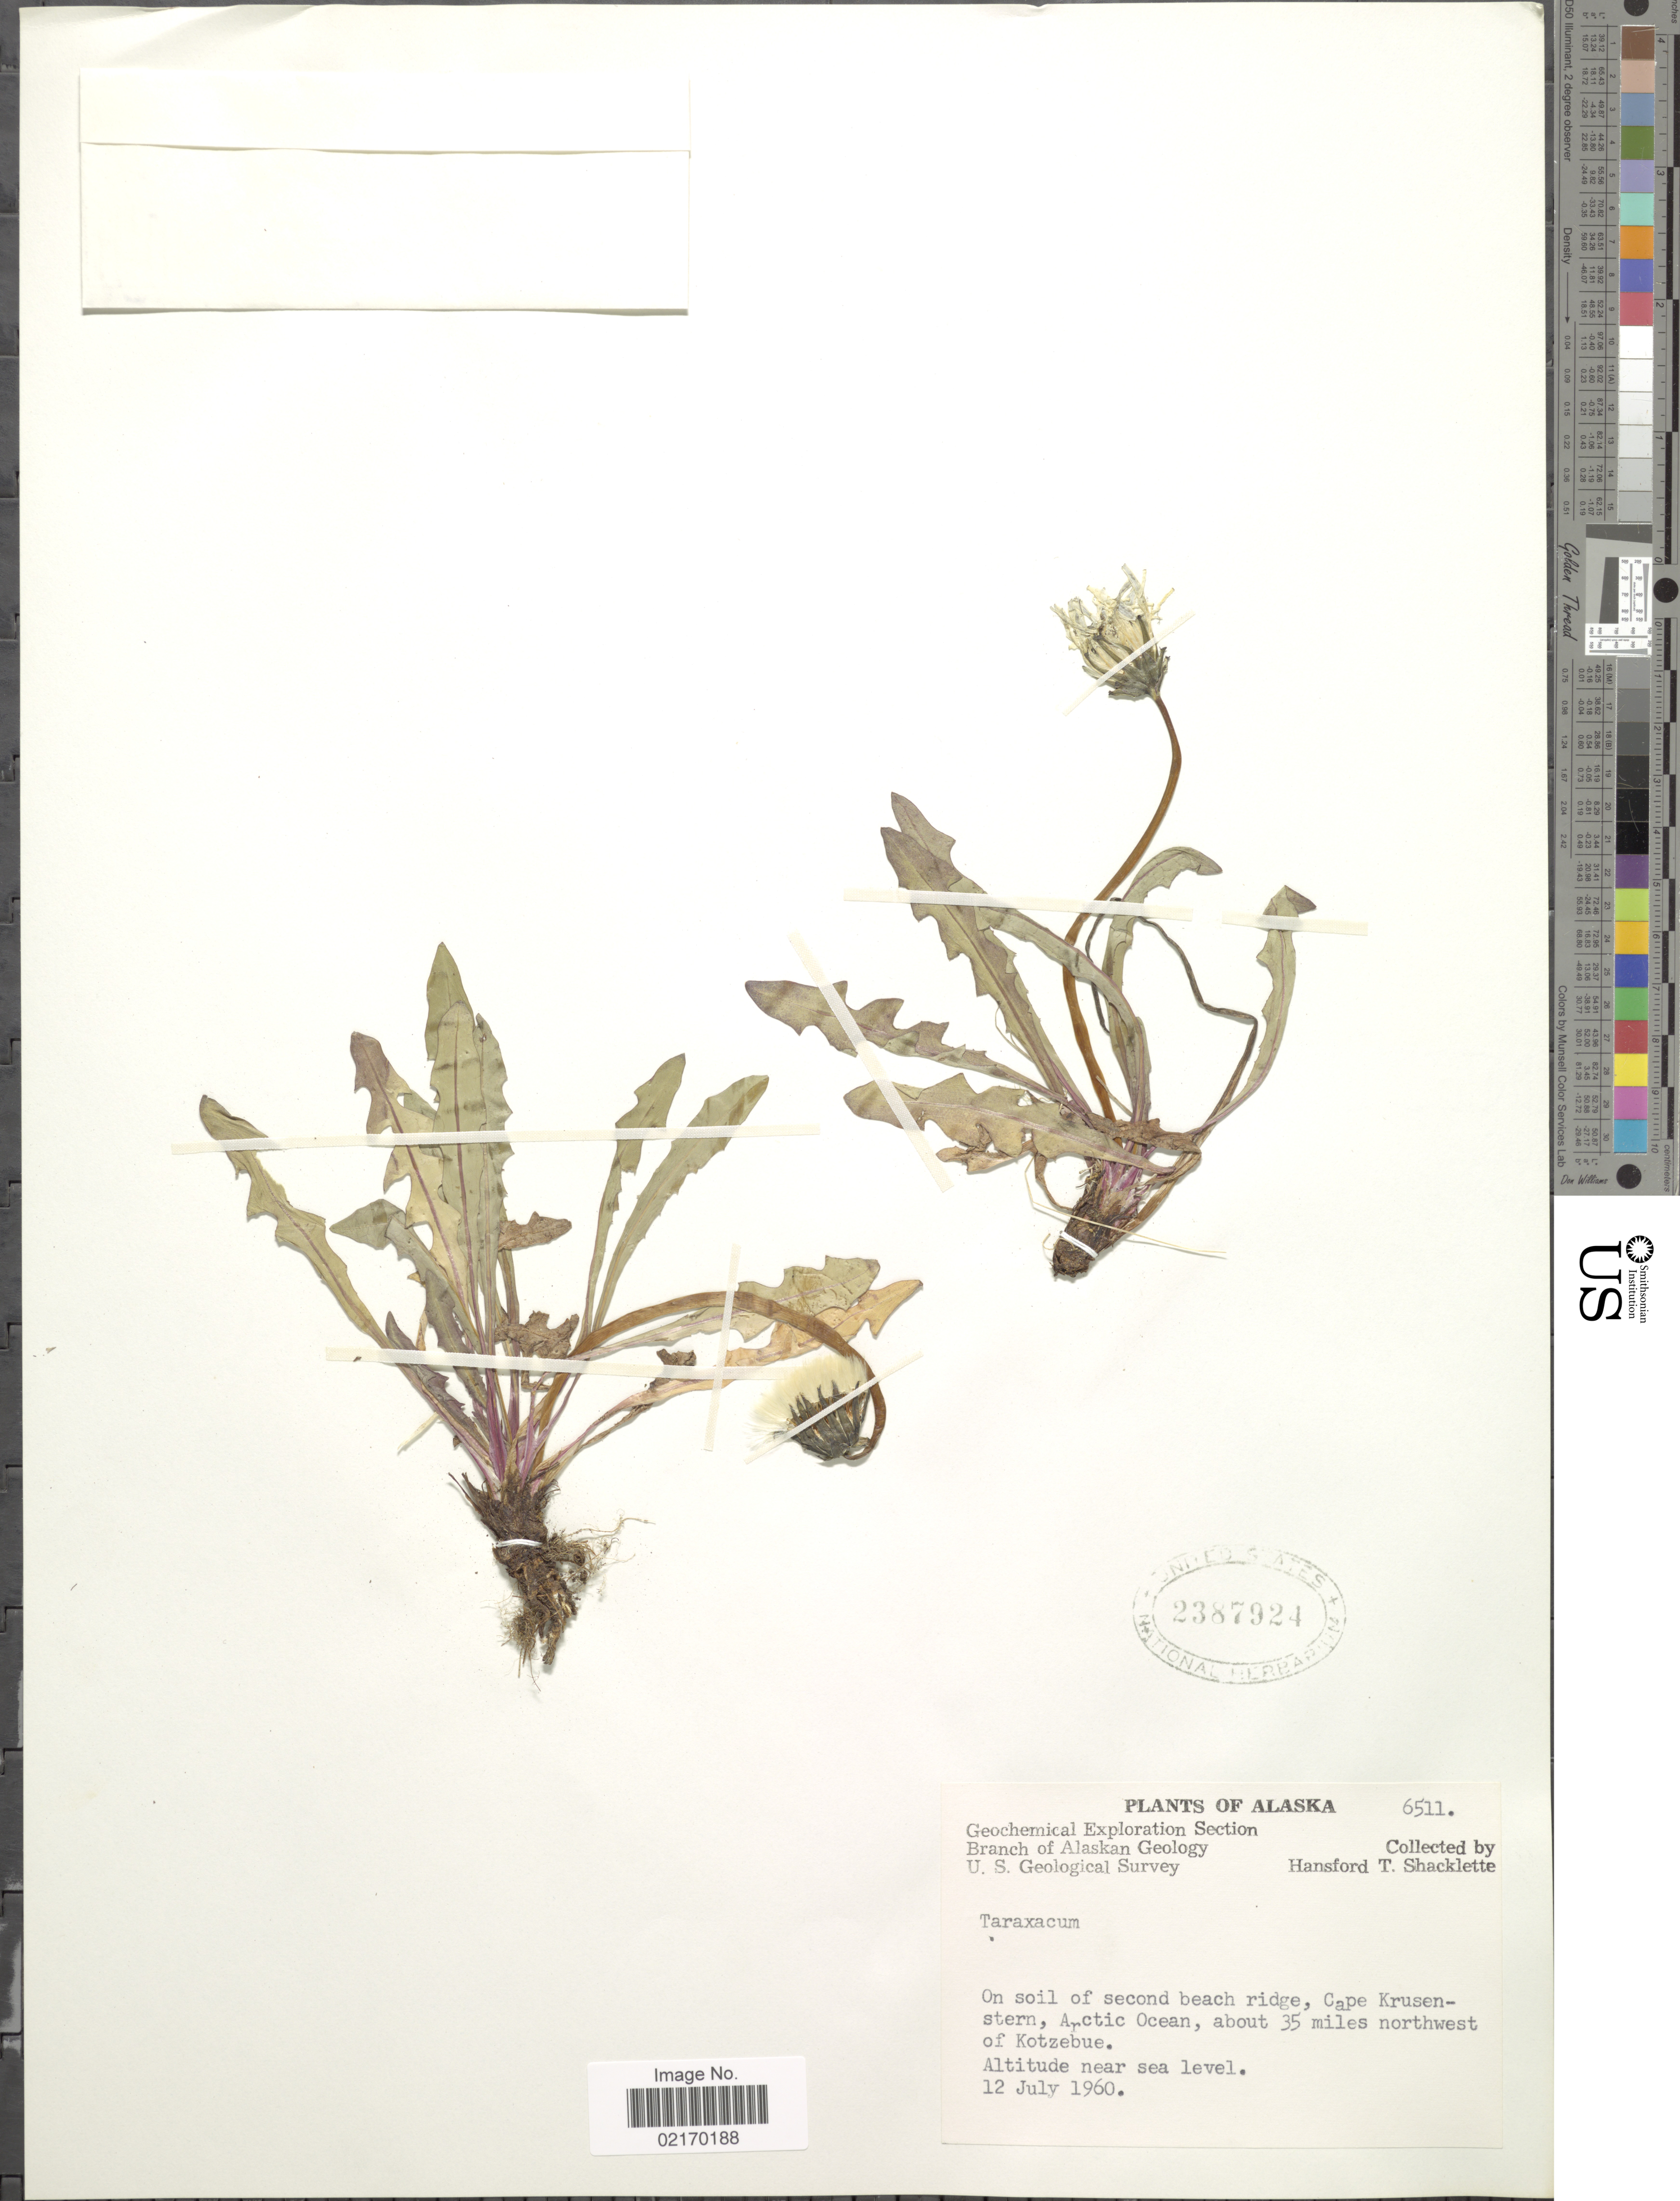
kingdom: Plantae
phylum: Tracheophyta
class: Magnoliopsida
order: Asterales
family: Asteraceae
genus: Taraxacum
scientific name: Taraxacum sp.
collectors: H. Shacklette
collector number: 6511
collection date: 1960-07-12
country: United States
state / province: Alaska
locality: On soil of second beach ridge, Cape Krusentern, Arctic Ocean, about 35 miles northwest of Kotzebue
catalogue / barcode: US 2387924